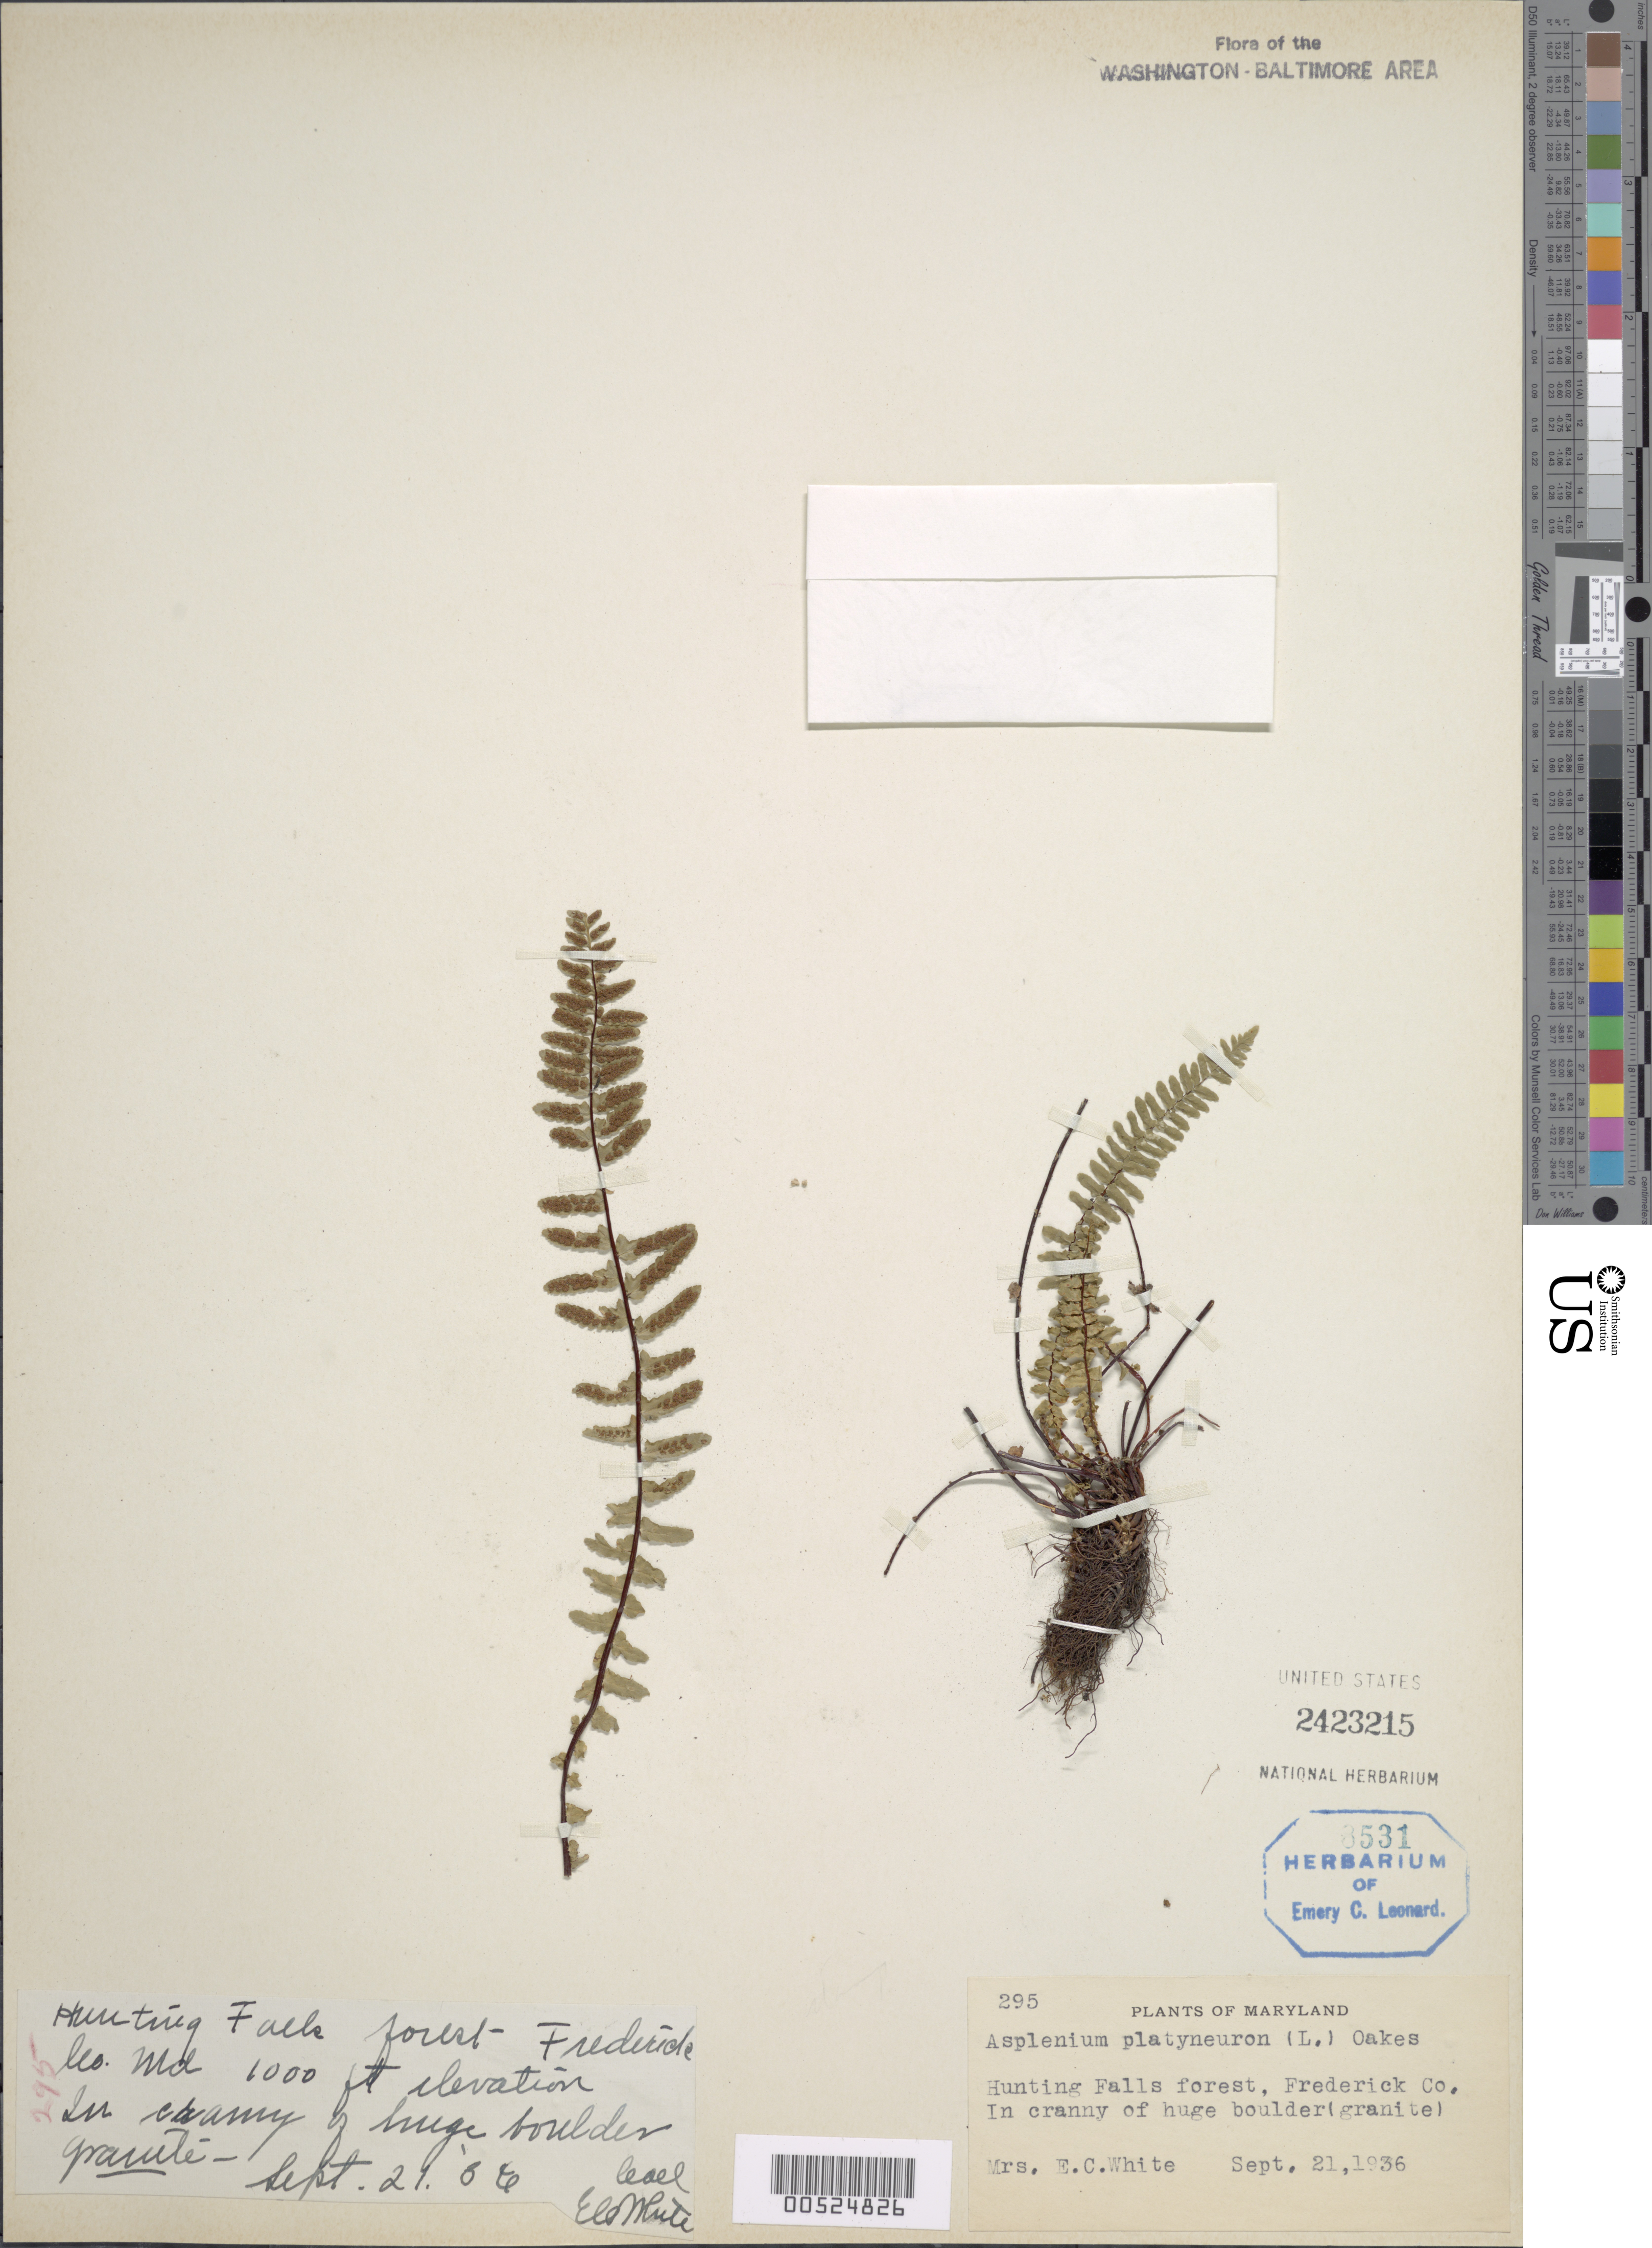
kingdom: Plantae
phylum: Tracheophyta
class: Polypodiopsida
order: Polypodiales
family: Aspleniaceae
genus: Asplenium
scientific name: Asplenium platyneuron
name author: (L.) Britton, Stearns & Poggenb.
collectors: E. C. White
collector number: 295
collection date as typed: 21 Sep 1936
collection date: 1936-09-21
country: United States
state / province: Maryland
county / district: Frederick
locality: Hunting Falls Forest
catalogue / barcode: US 2423215